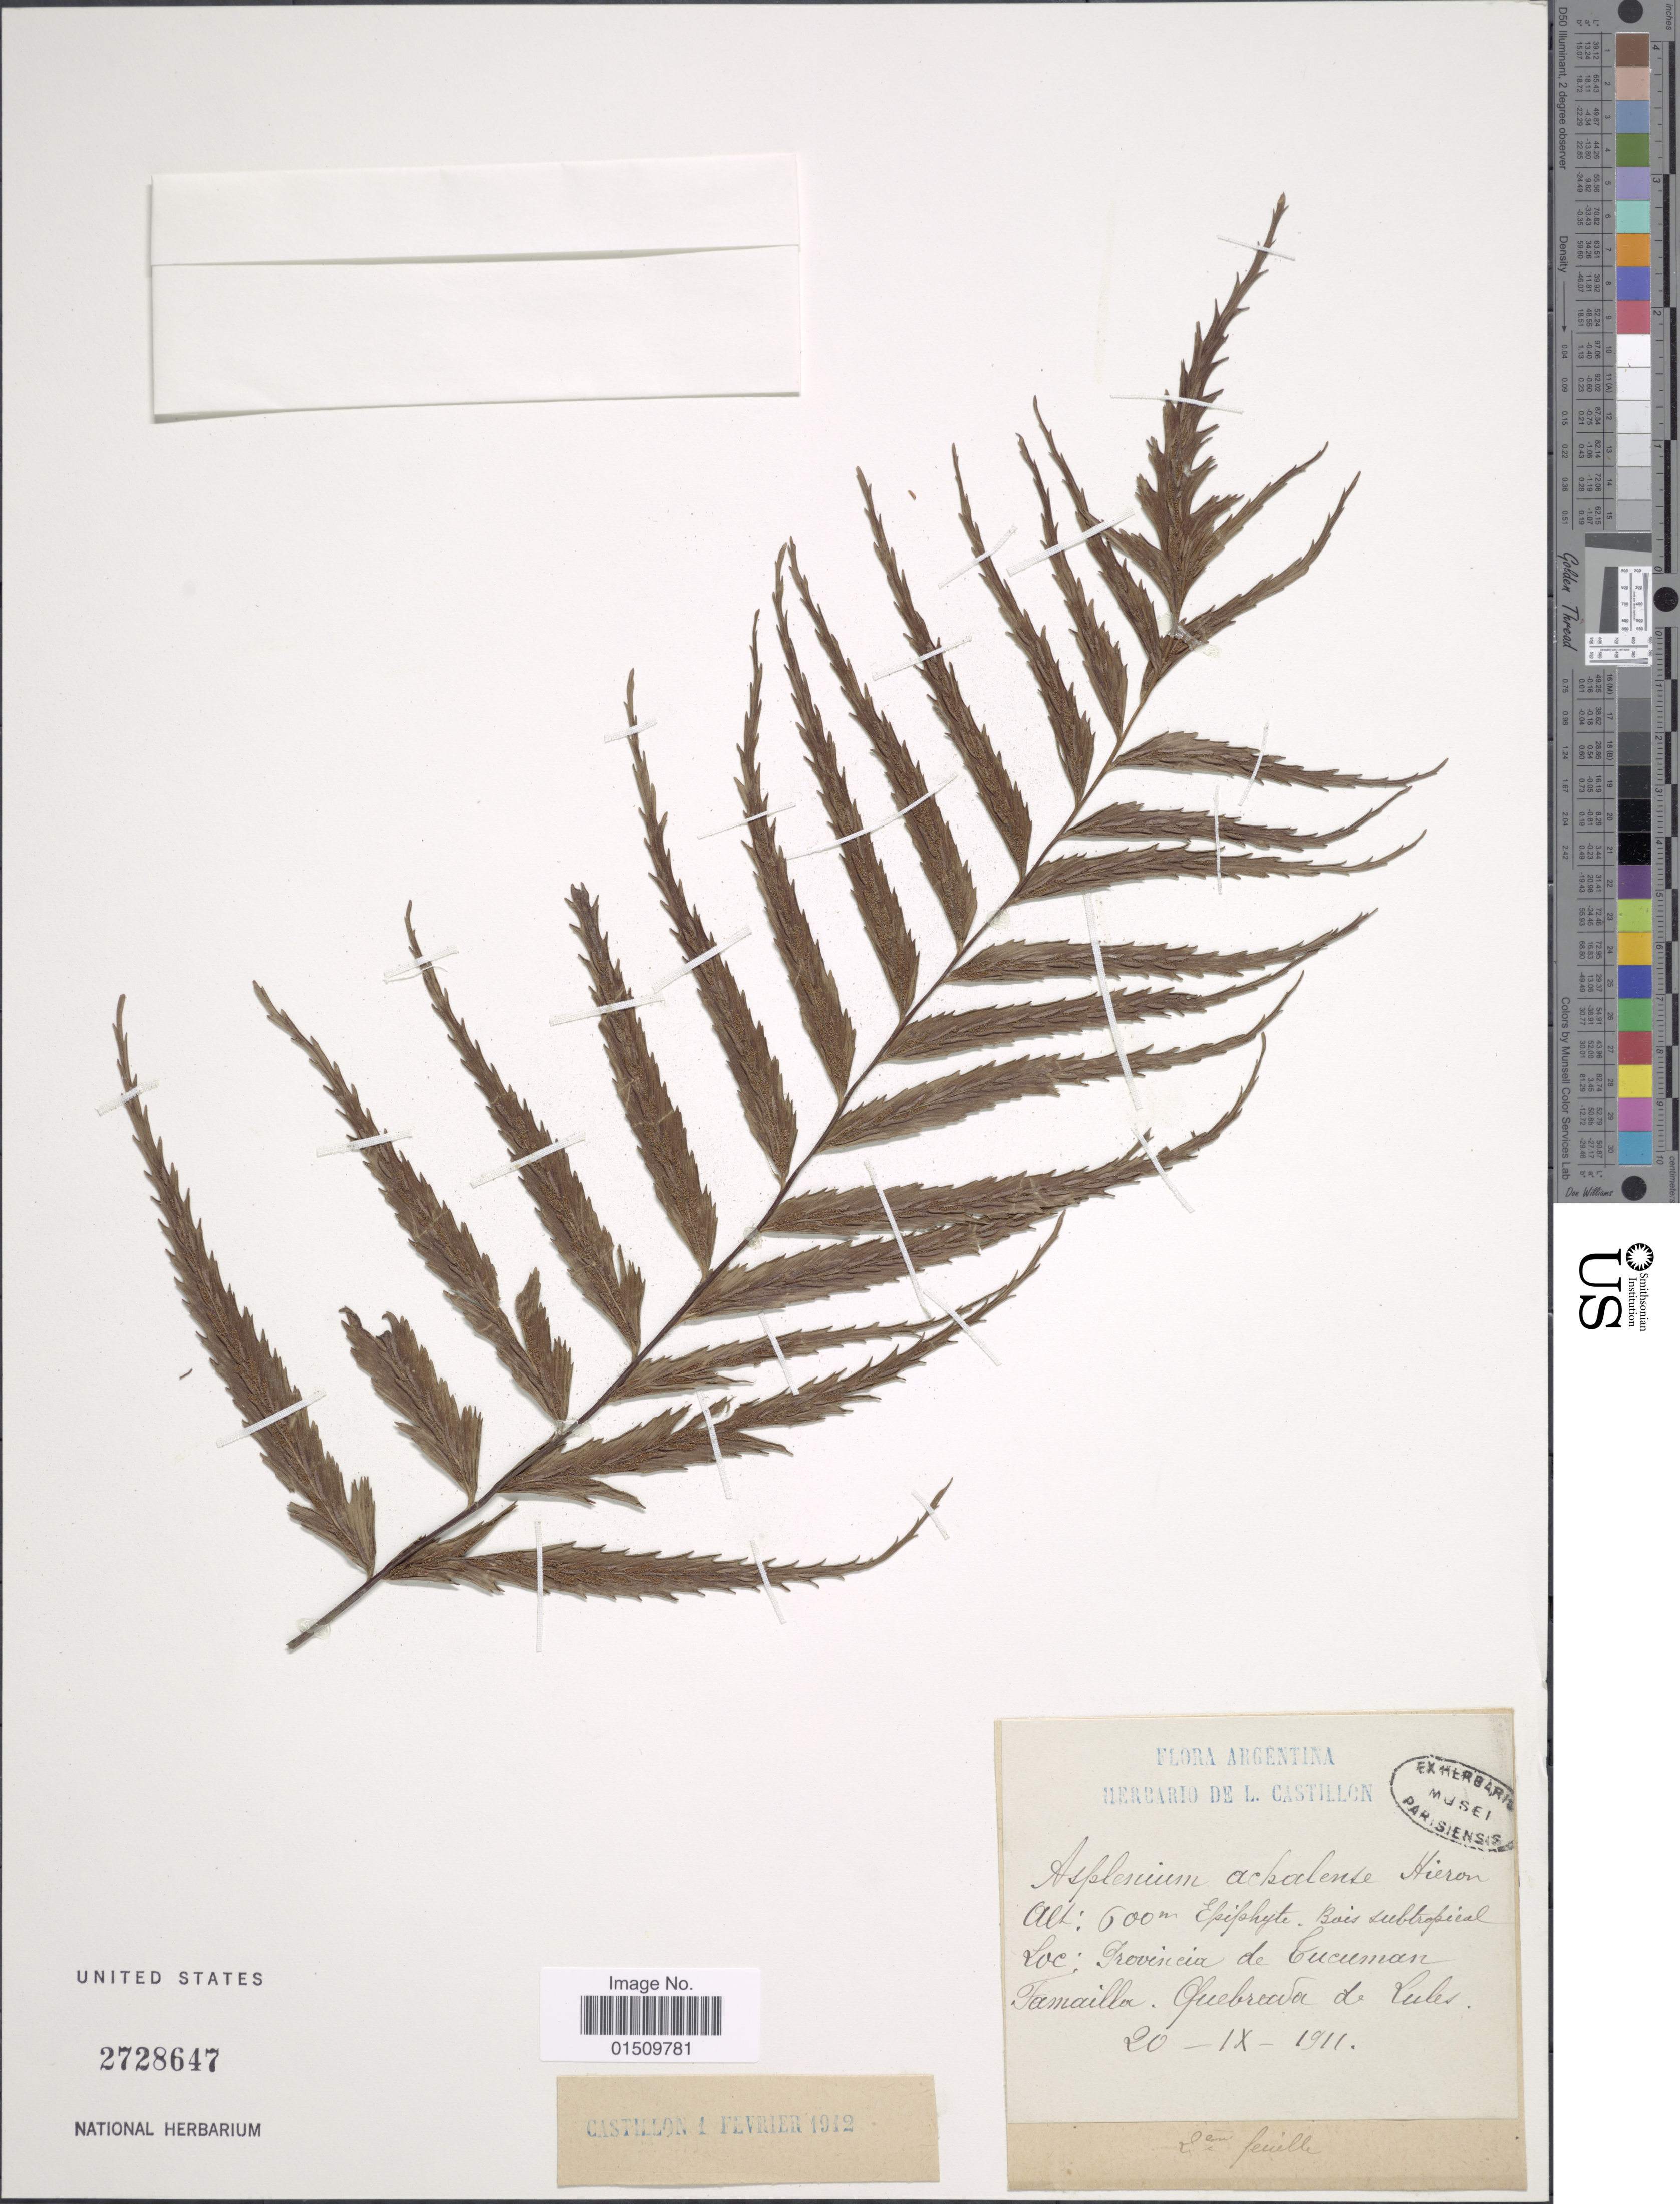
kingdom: Plantae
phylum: Tracheophyta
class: Polypodiopsida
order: Polypodiales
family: Aspleniaceae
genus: Asplenium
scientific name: Asplenium achalense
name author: Hieron.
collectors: ex herb. de L. Castillon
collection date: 1911-09-20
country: Argentina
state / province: Tucuman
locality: Tucuman, Famailla, Quebrada de Lules.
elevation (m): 600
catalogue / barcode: US 2728647